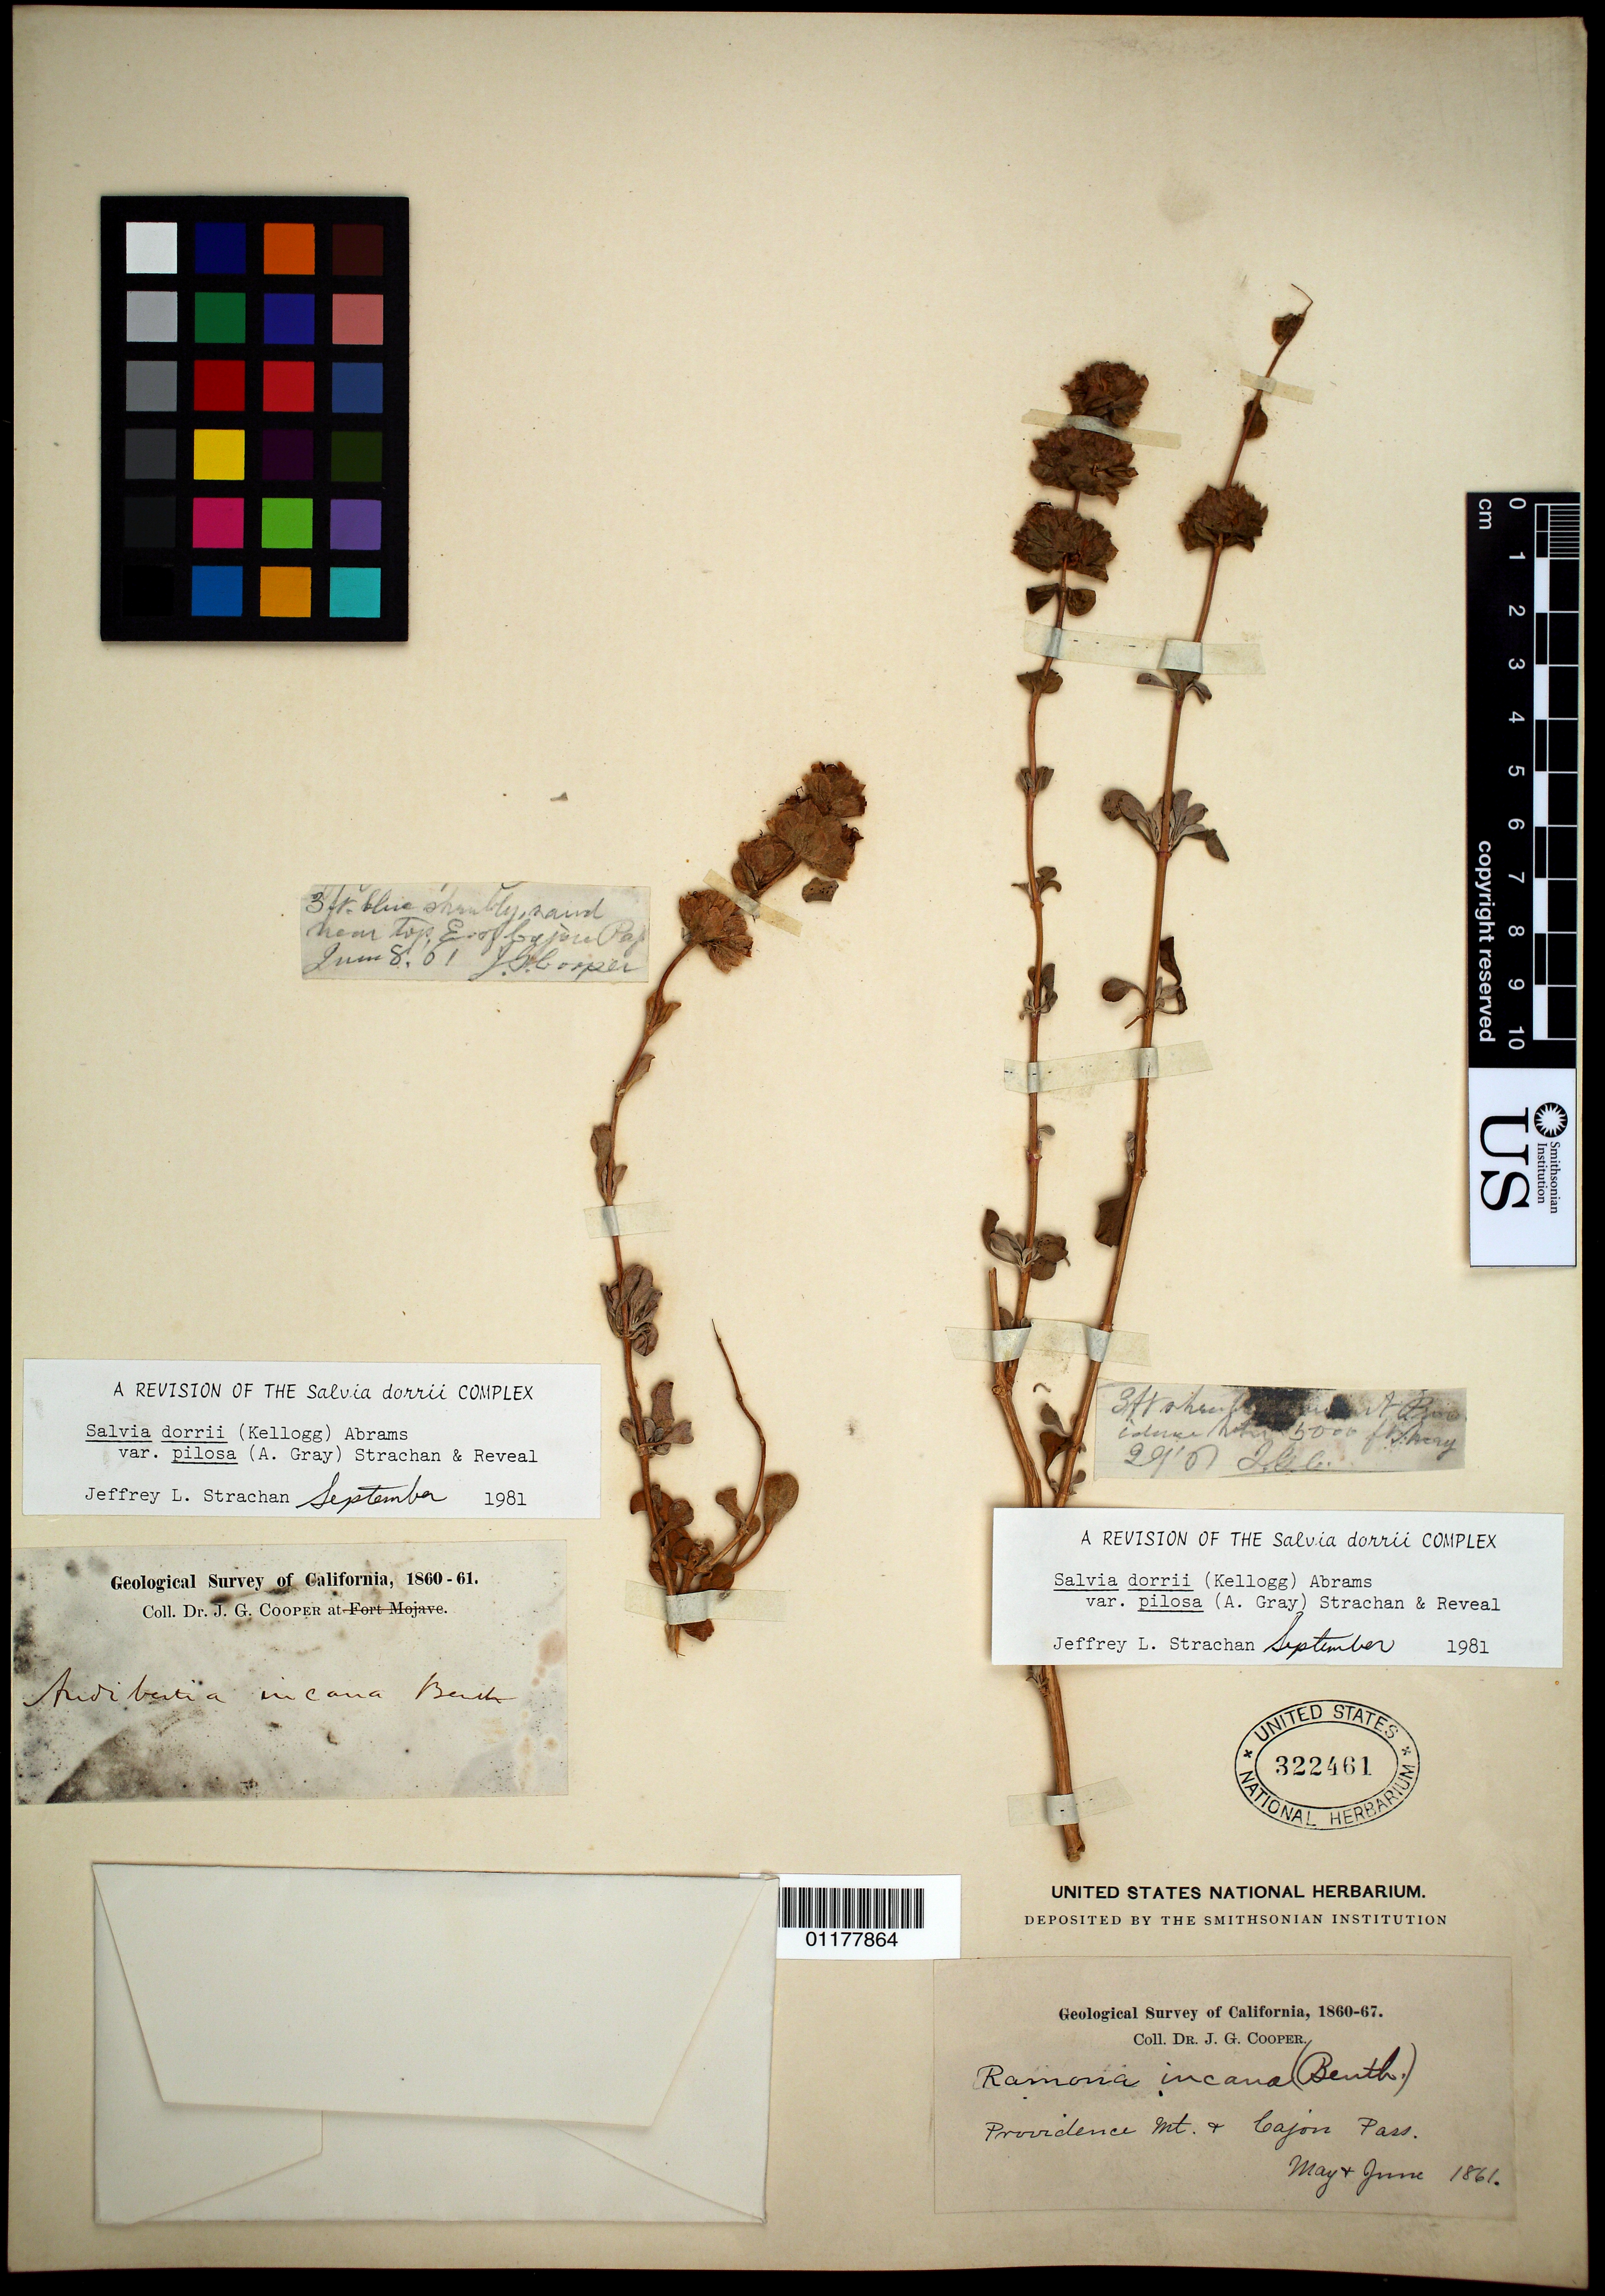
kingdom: Plantae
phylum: Tracheophyta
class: Magnoliopsida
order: Lamiales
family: Lamiaceae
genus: Salvia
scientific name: Salvia dorrii var. pilosa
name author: (A. Gray) Strachan & Reveal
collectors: J. G. Cooper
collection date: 1861-05/1861-06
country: United States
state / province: California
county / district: San Bernardino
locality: Providence Mt. and Cajon Pass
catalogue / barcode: US 322461